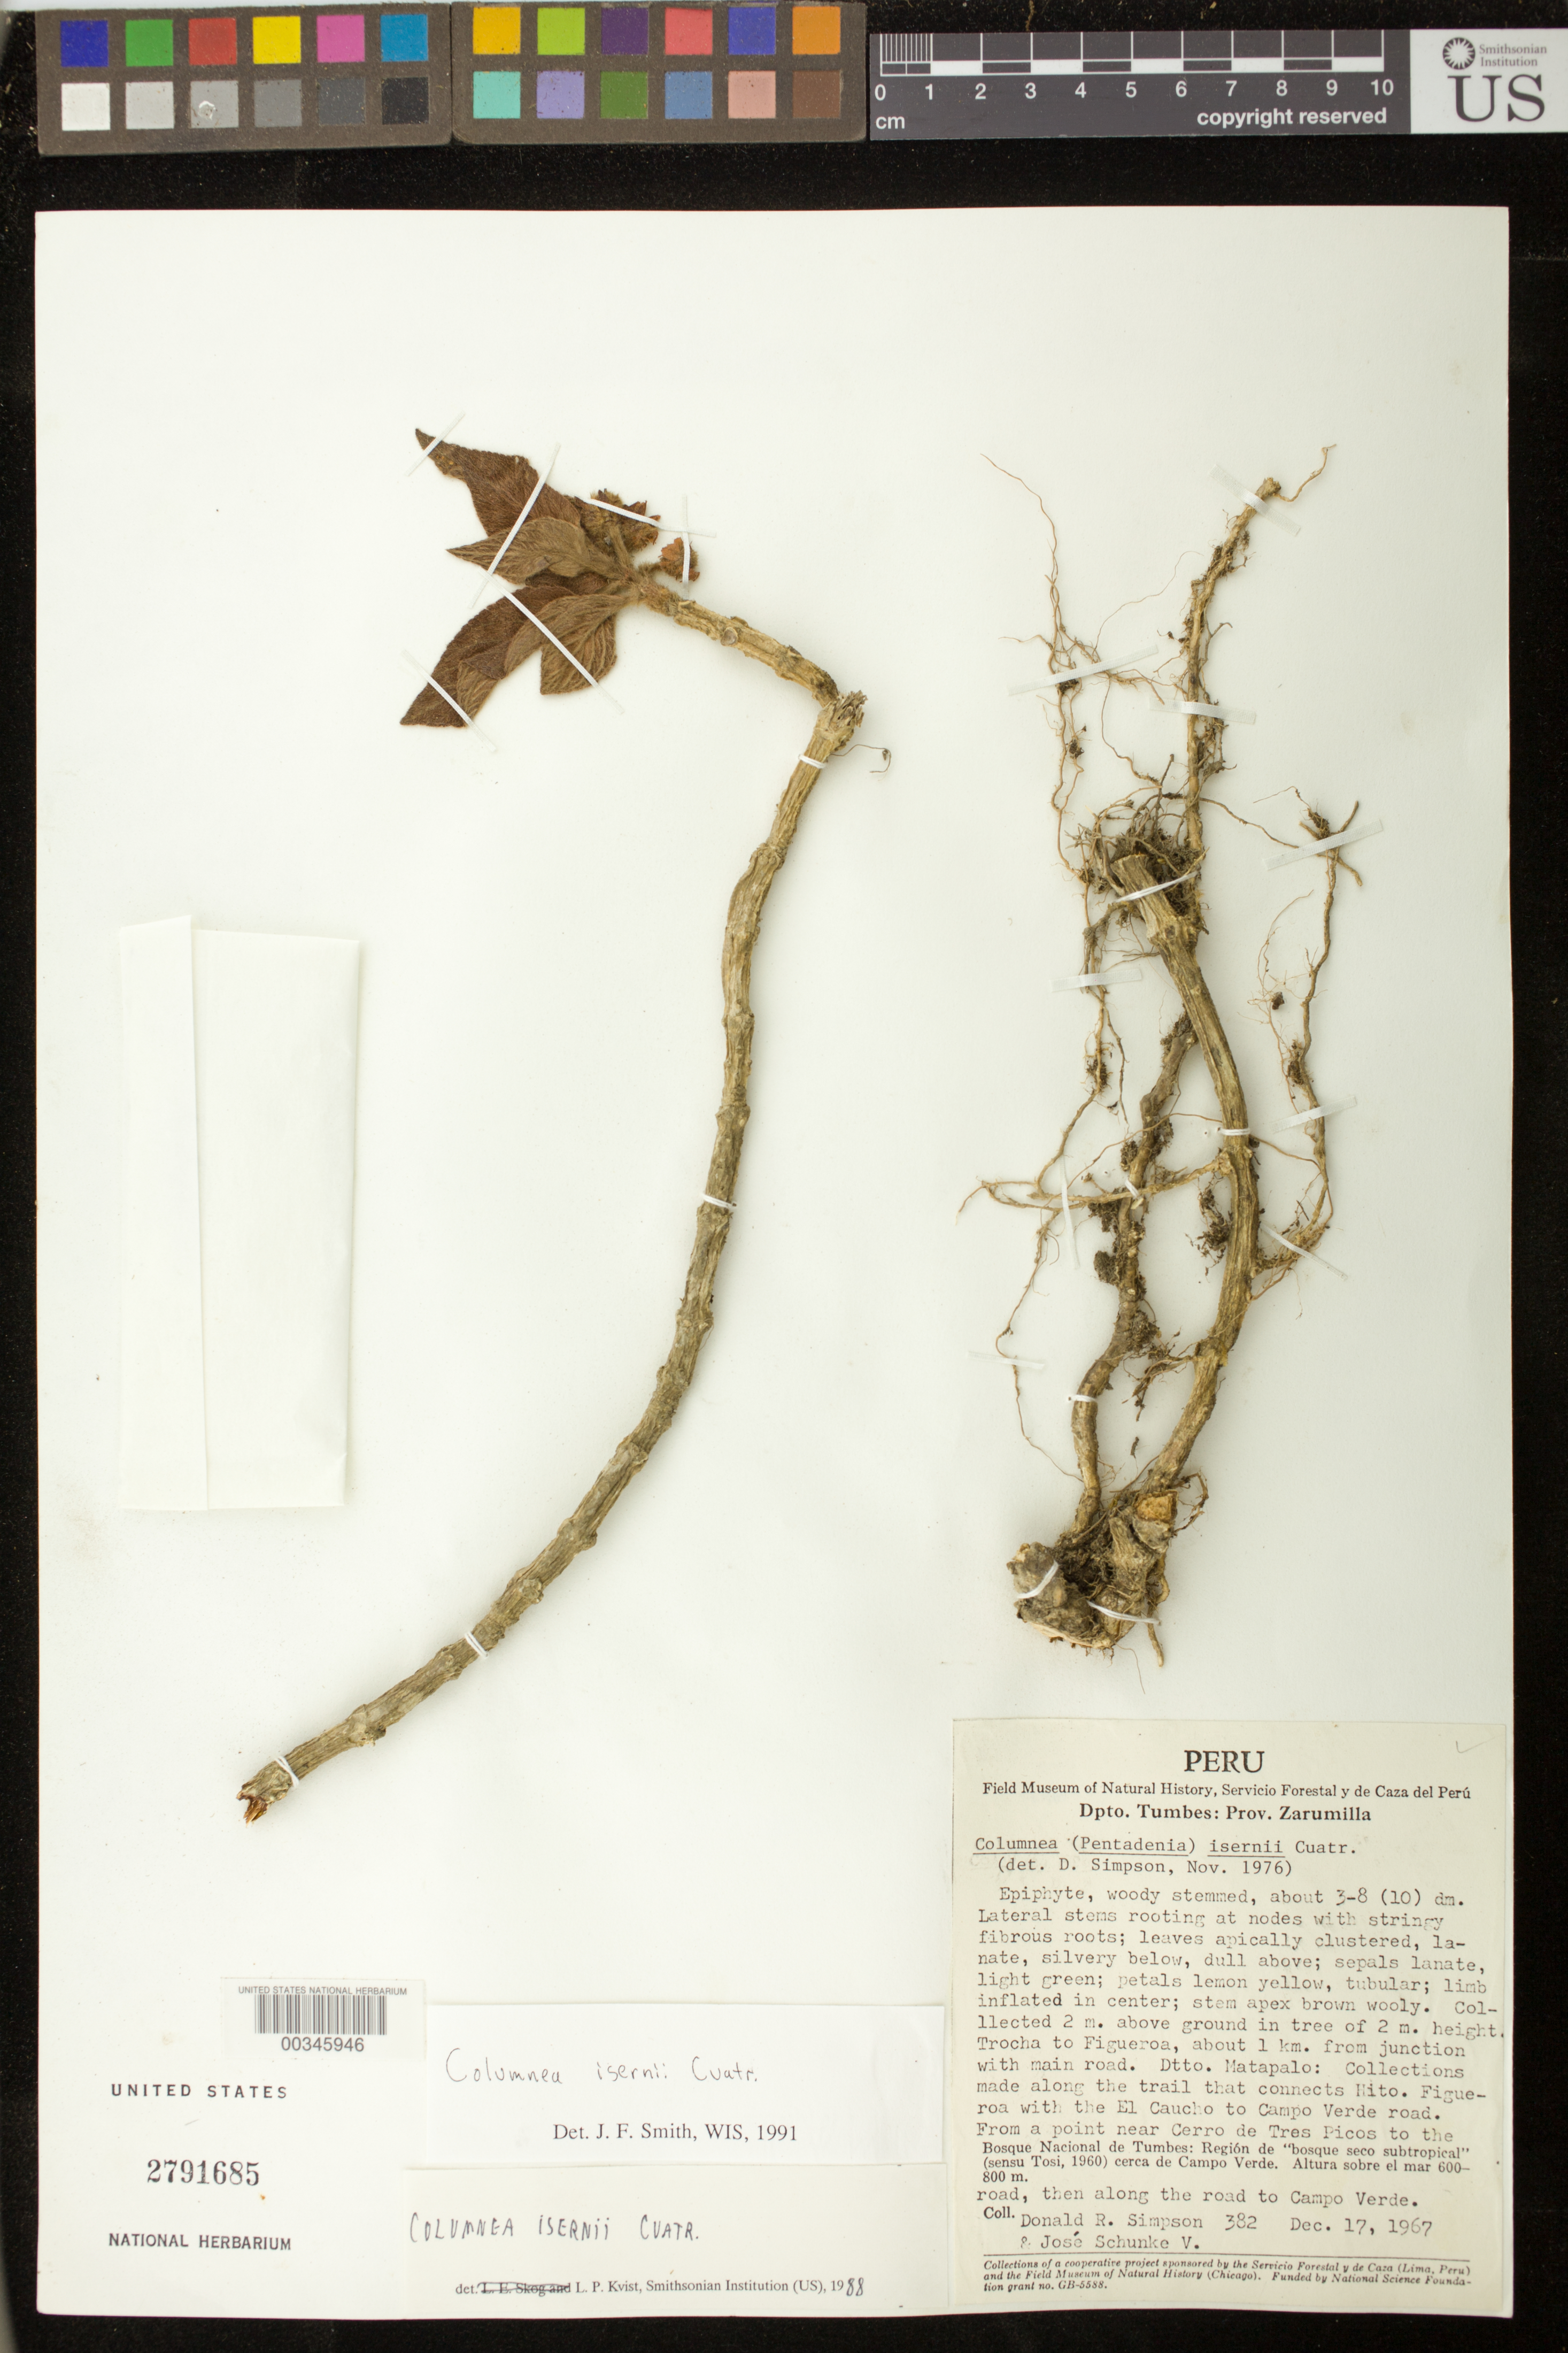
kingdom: Plantae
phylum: Tracheophyta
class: Magnoliopsida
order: Lamiales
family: Gesneriaceae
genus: Columnea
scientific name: Columnea isernii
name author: Cuatrec.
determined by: Clark, J. L., (SEL), The Marie Selby Botanical Garden (UNITED STATES)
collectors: D. R. Simpson & J. Schunke Vigo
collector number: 382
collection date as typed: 17 Dec 1967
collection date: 1967-12-17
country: Peru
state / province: Tumbes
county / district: Zarumilla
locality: Prov. Zarumilla, Dtto. Matapalo; Bosque Nacional de Tumbes cerca de Campo Verde; made along trail that connects Hito. Figueroa with El Caucho to Campo Verde road, from a point near Cerro de Très Picos to the road, then along the road to Campo Verde, trocha to Figueroa, about 1 km from junction with main road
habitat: Región de "bosque seco subtropical" (sensu Tosi, 1960)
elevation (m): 600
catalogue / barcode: US 2791685